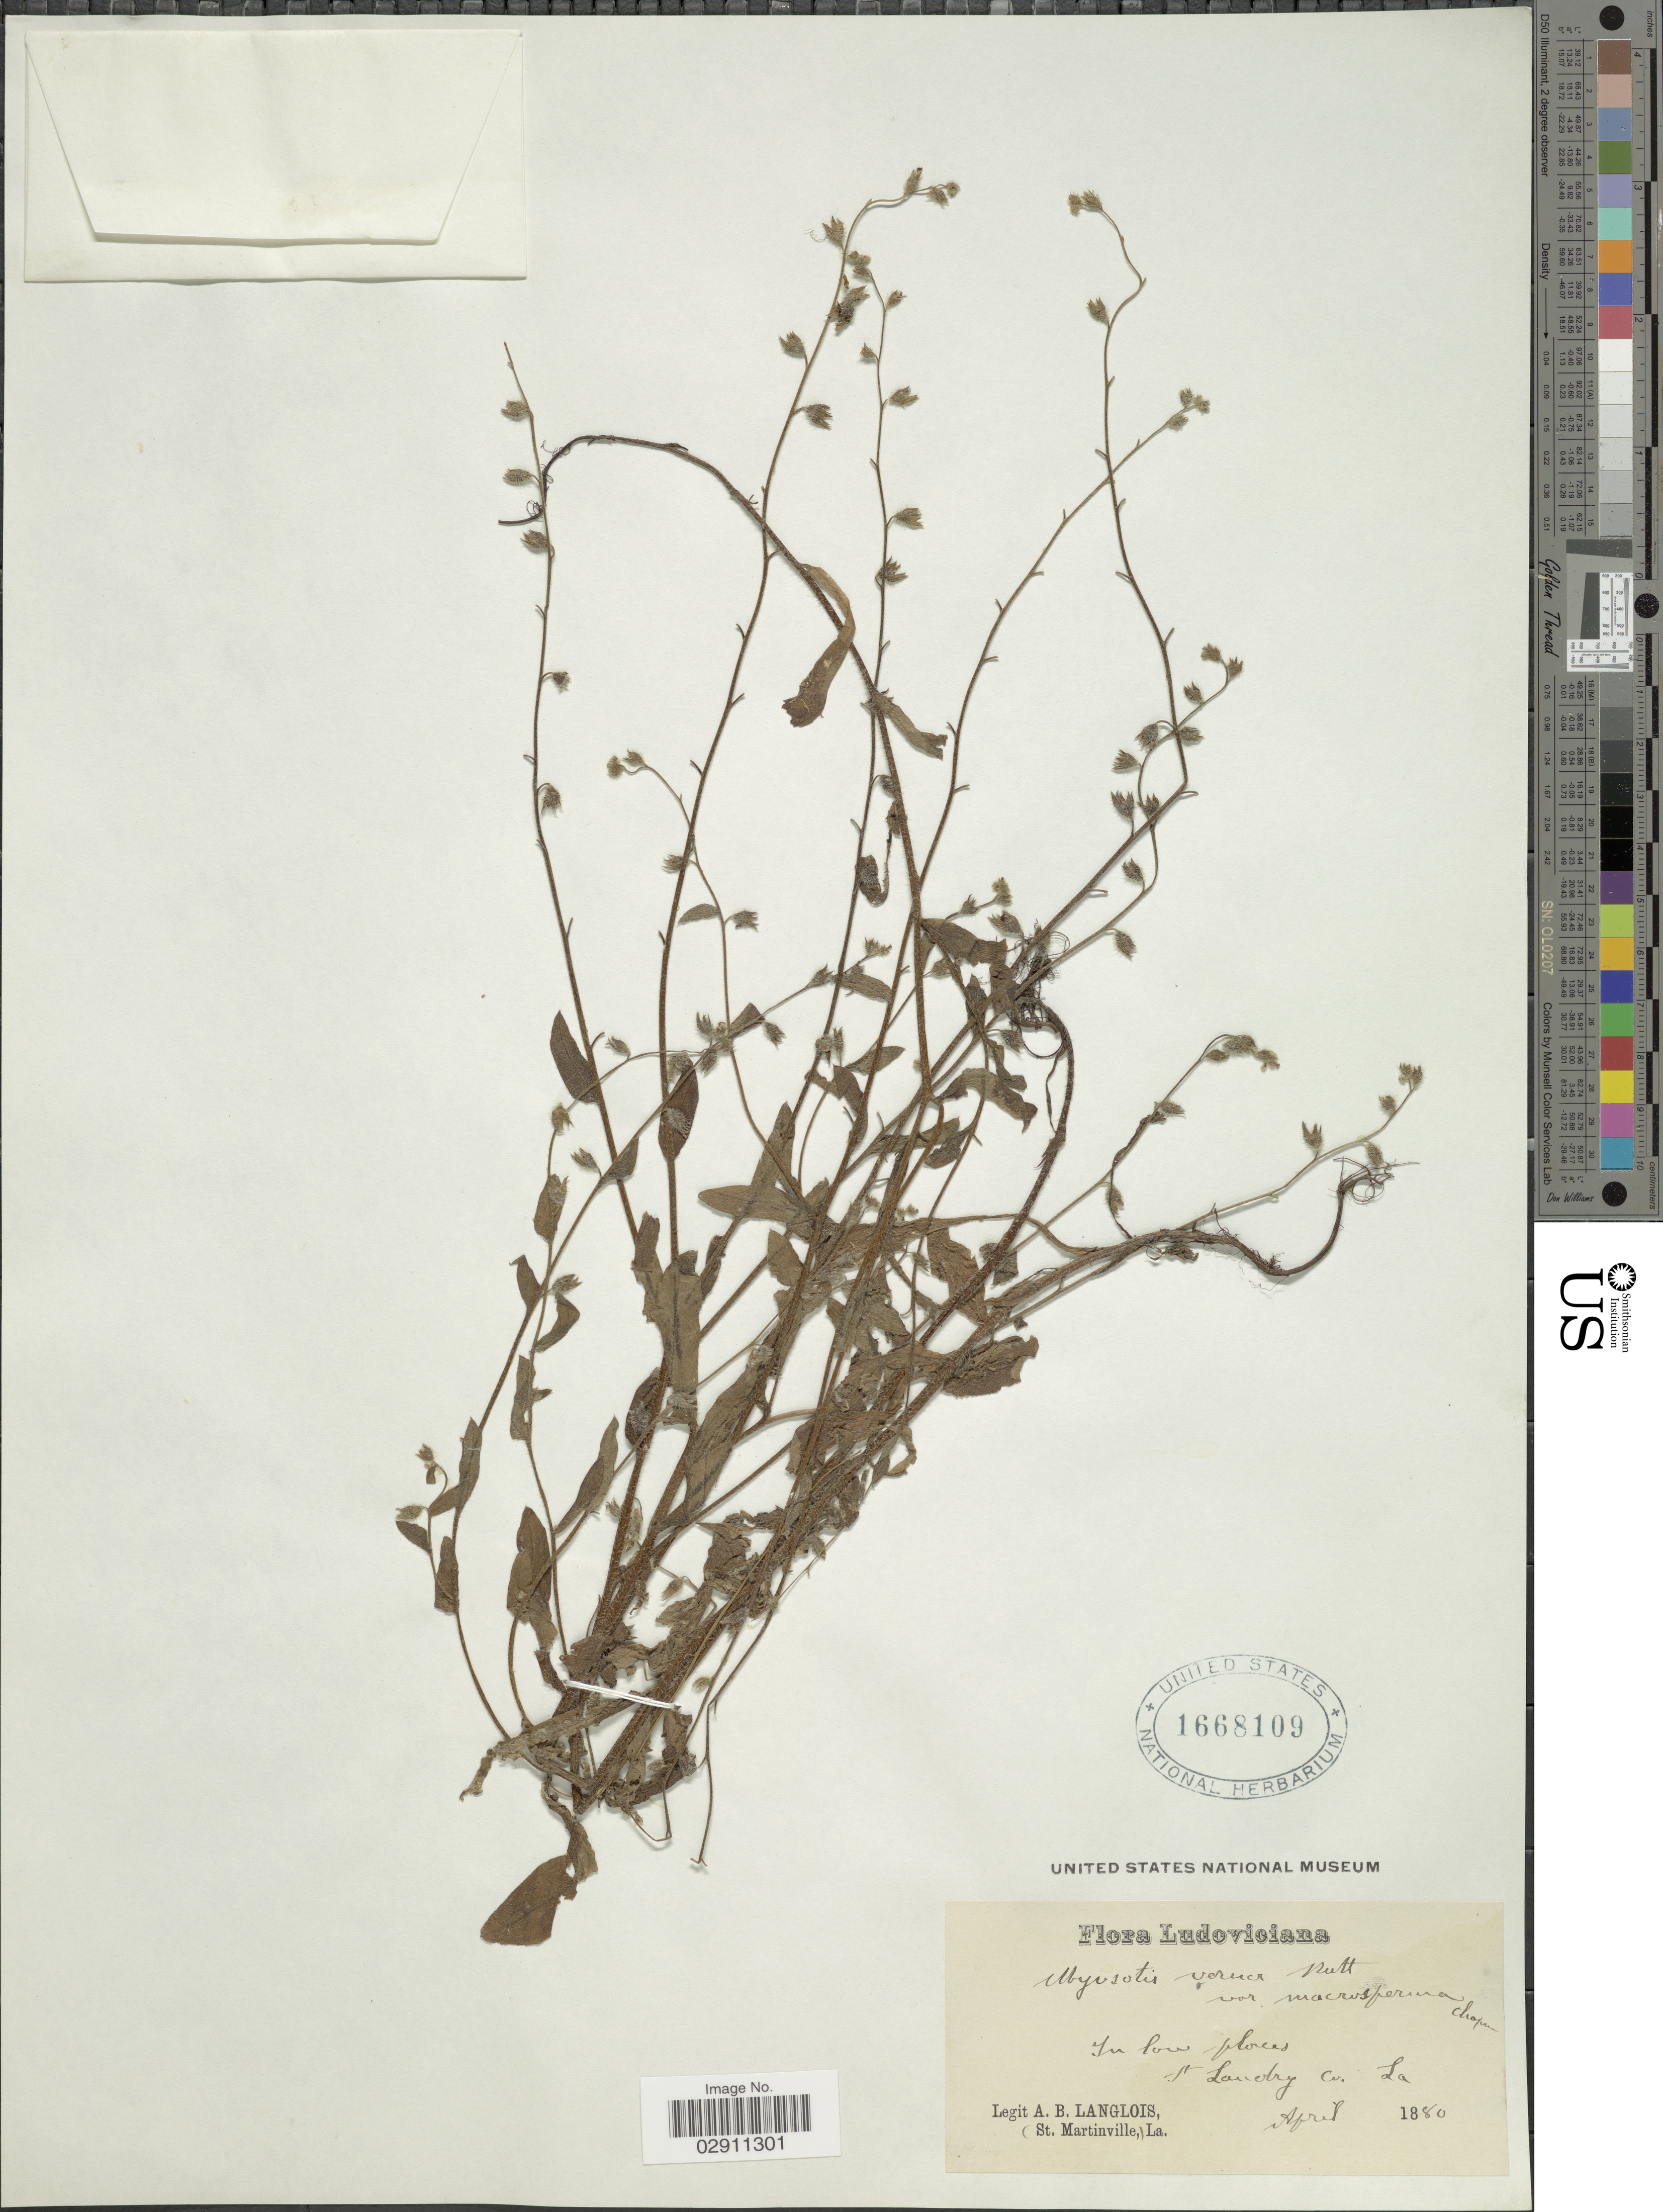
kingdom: Plantae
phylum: Tracheophyta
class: Magnoliopsida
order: Boraginales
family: Boraginaceae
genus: Myosotis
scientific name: Myosotis macrosperma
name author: Engelm.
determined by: Goldman, Doug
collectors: A. Langlois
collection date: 1880-04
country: United States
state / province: Louisiana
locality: Ludoviciana, St. Laundry Co.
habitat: In low places.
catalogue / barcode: US 1668109